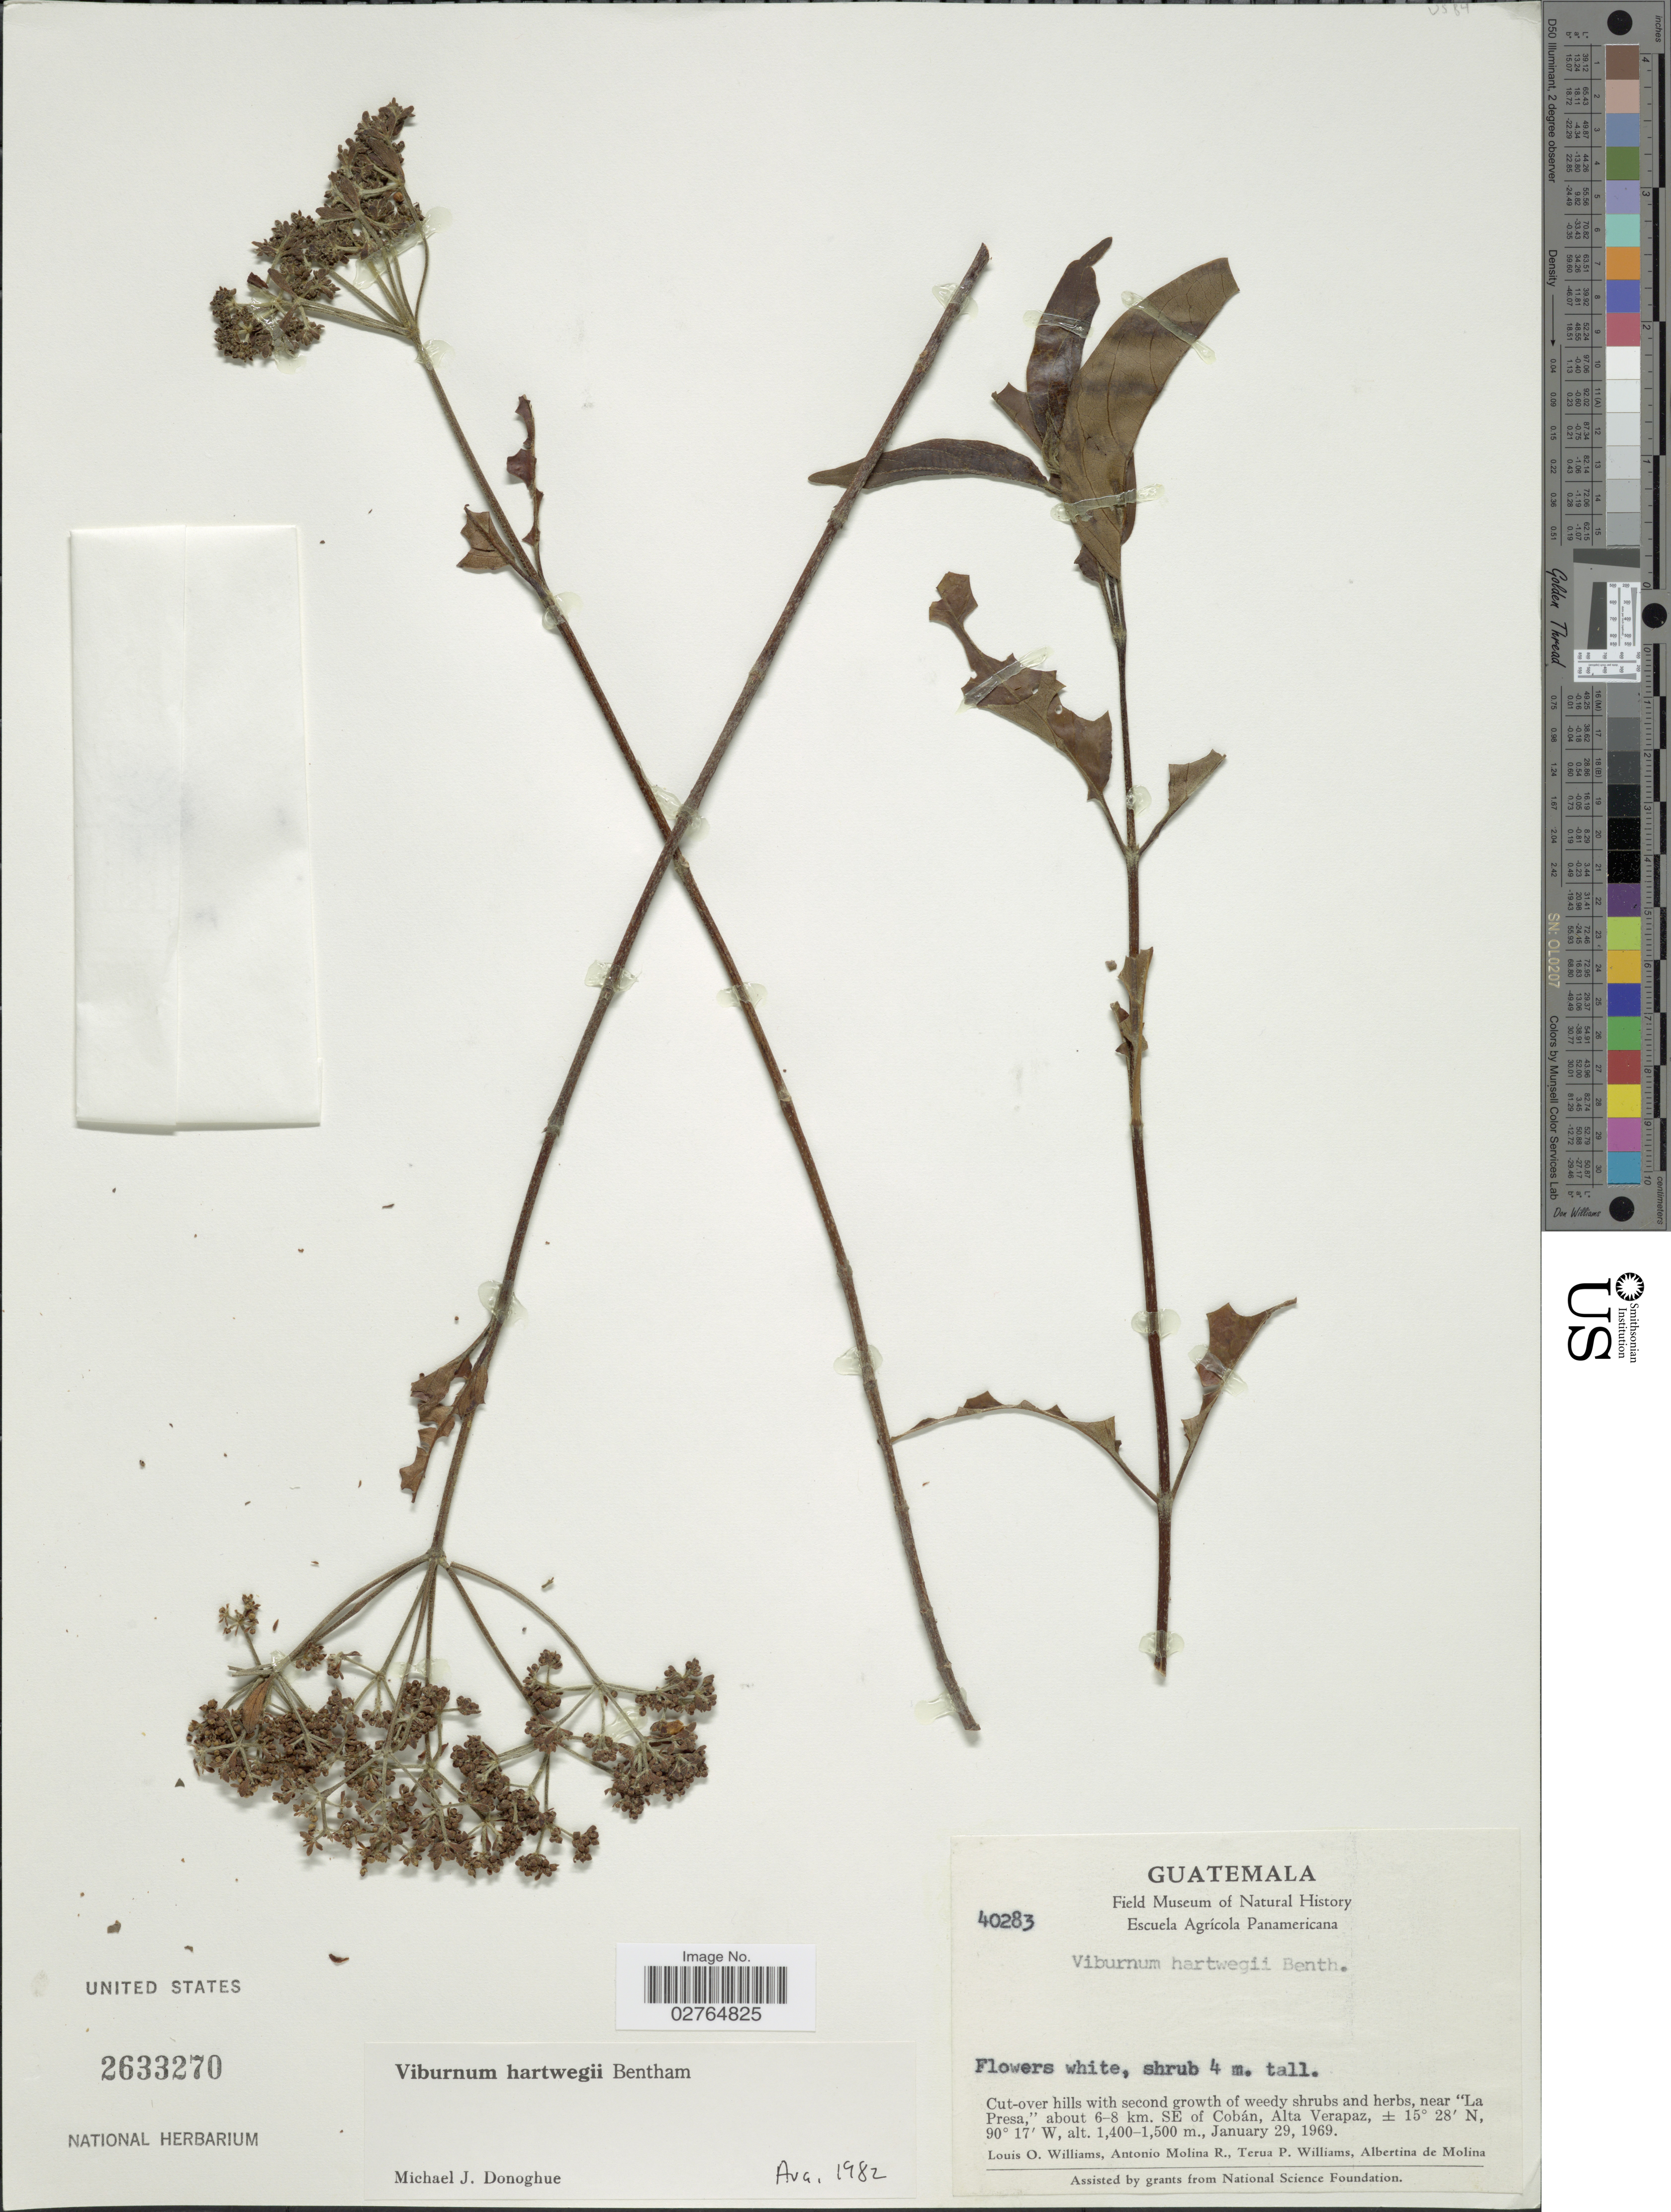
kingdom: Plantae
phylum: Tracheophyta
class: Magnoliopsida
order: Dipsacales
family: Viburnaceae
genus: Viburnum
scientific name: Viburnum hartwegii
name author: Benth.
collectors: L. O. Williams, A. Molina R., T. Williams & A. R. Molina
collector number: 40283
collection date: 1969-01-29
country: Guatemala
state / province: Alta Verapaz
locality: Near 'La Presa' about 6-8 km. SE of Cobán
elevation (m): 1400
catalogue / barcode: US 2633270